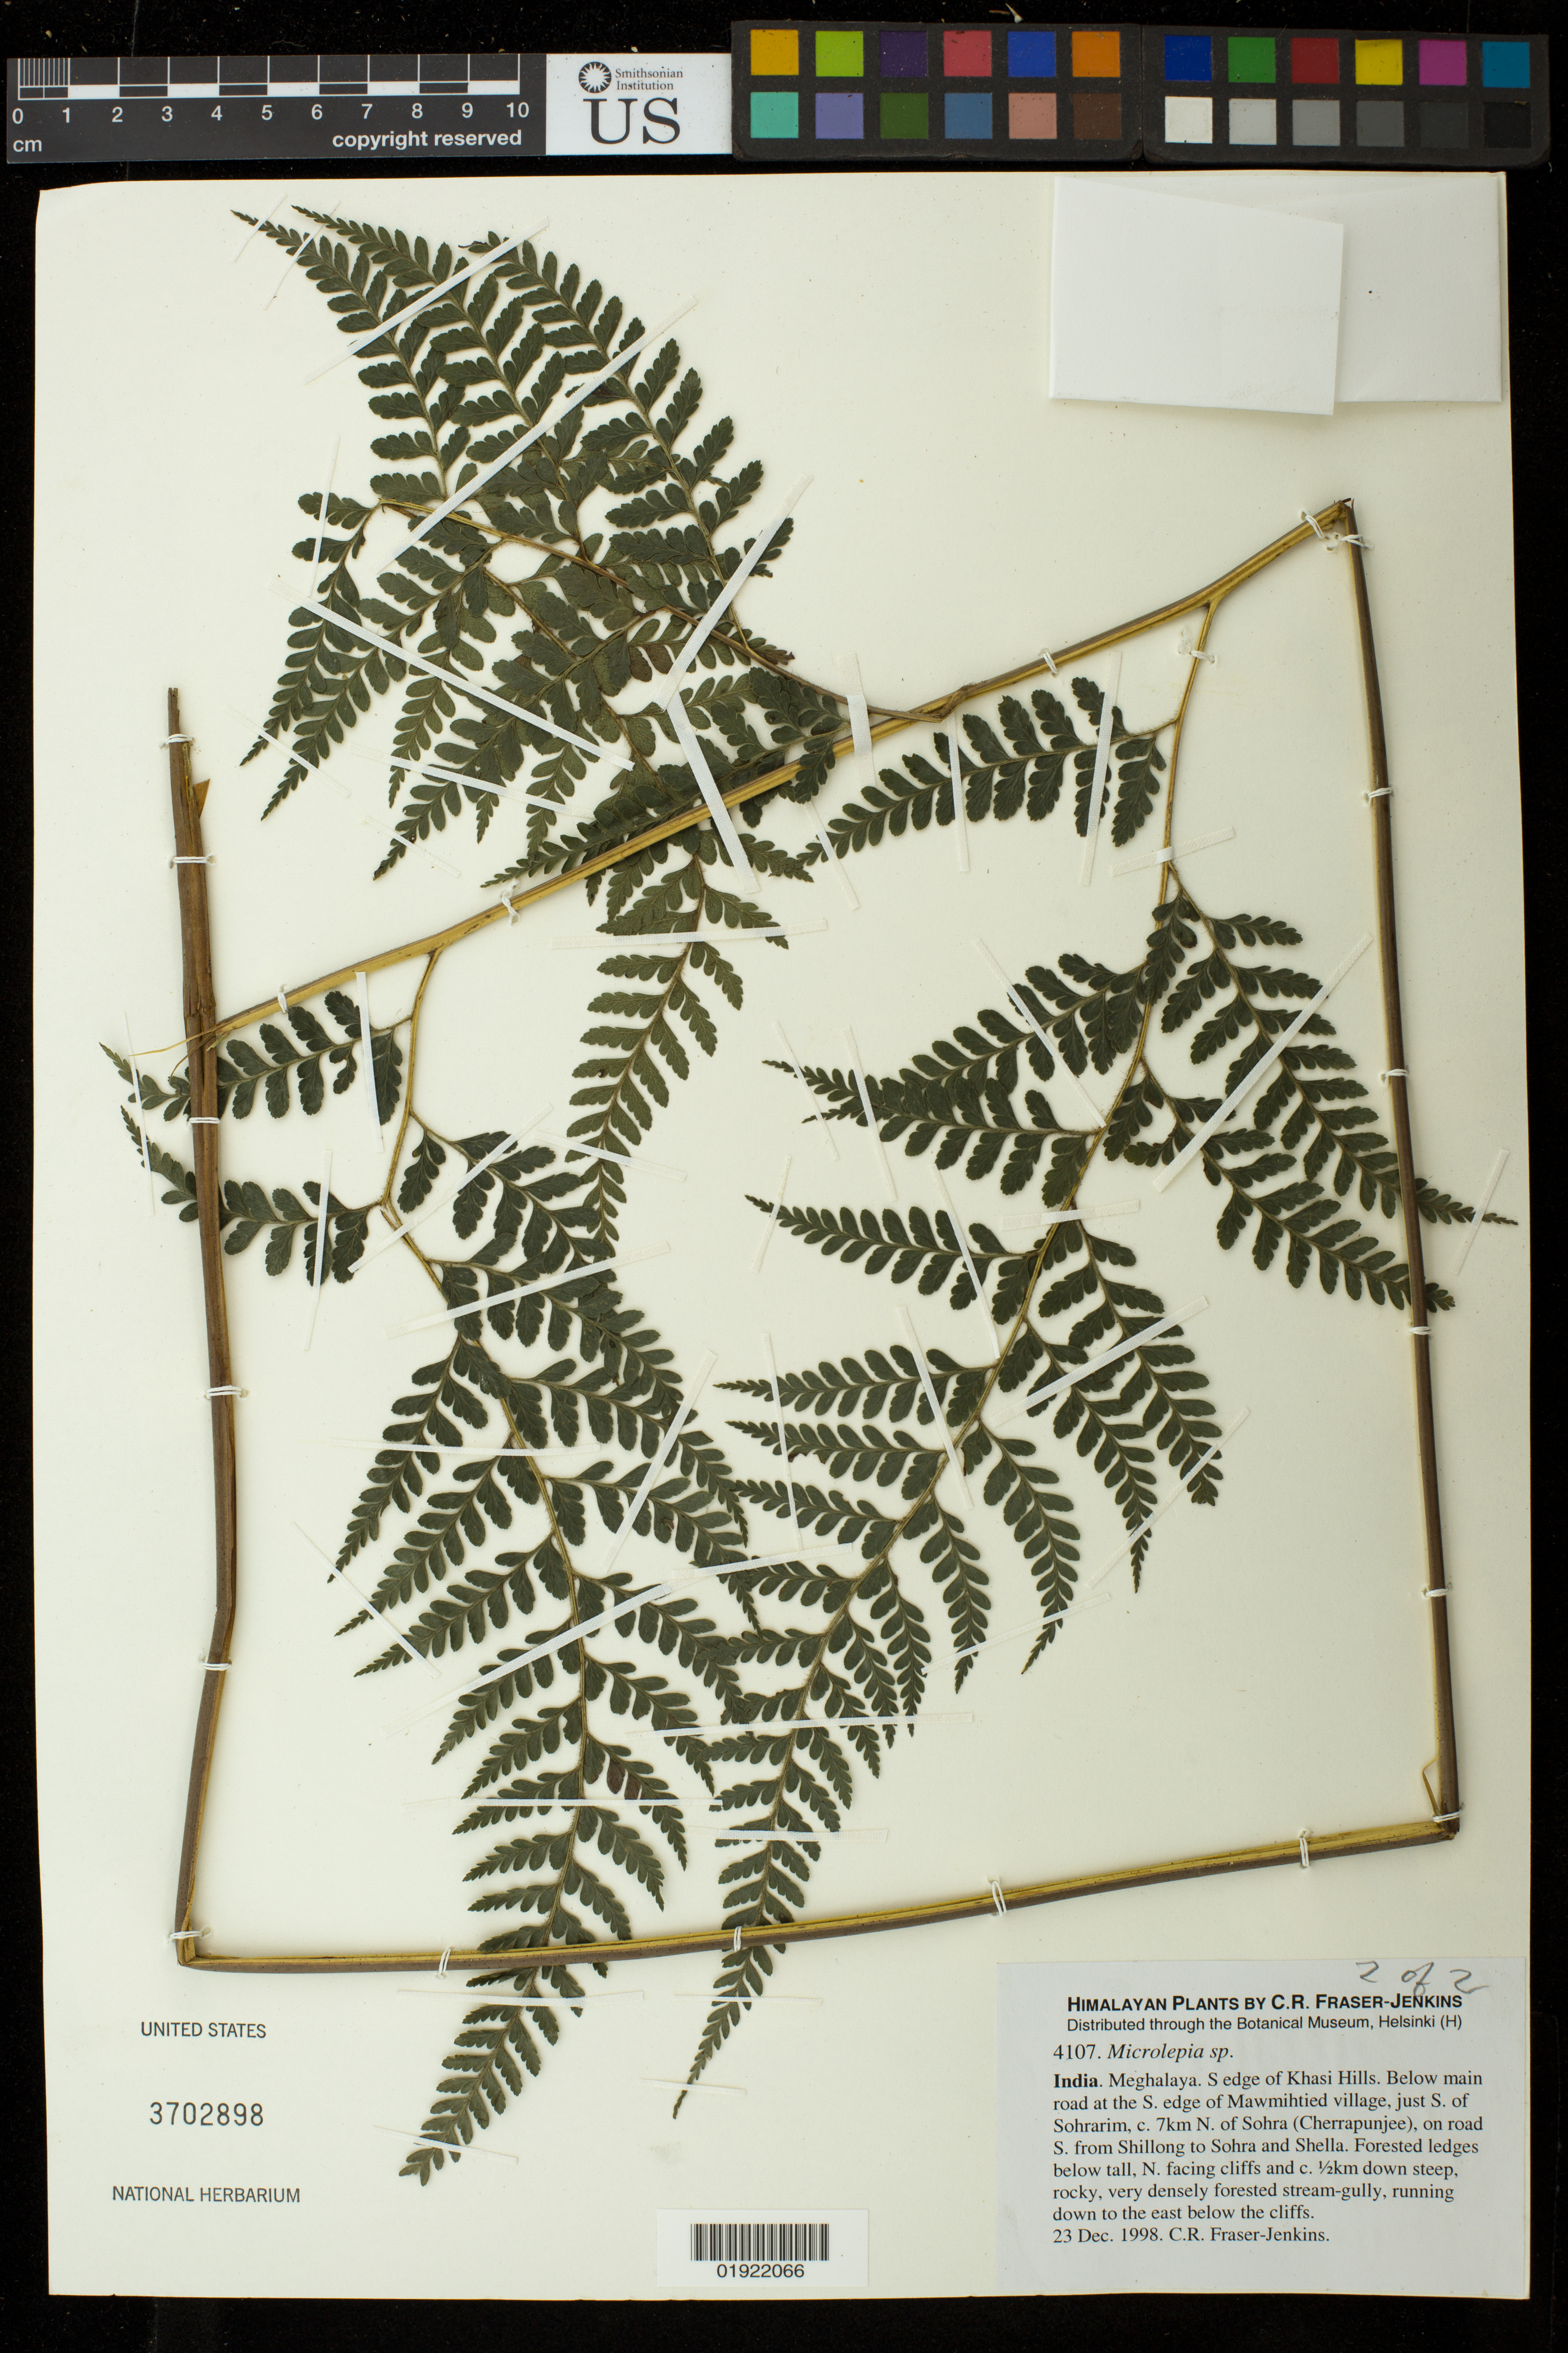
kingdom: Plantae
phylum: Tracheophyta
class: Polypodiopsida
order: Polypodiales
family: Dennstaedtiaceae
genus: Microlepia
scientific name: Microlepia sp.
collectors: C. R. Fraser-Jenkins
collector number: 4107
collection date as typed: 25 Dec. 1998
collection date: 1998-12-25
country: India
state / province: Meghalaya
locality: S. edge of Khasi Hills. Below main road at the S. edge of Mawmihtied village, just S. of Sohrarim, c. 7km N. of Sohra (Cherrapunjee), on road S. from Shillong to Sohra and Shella. Forested ledges below tall, N. facing cliffs and c. 1/2 km down steep, rocky stream gully, running down to the east below the cliffs.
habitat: down steep, rocky, very densely forest stream gully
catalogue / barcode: US 3702898